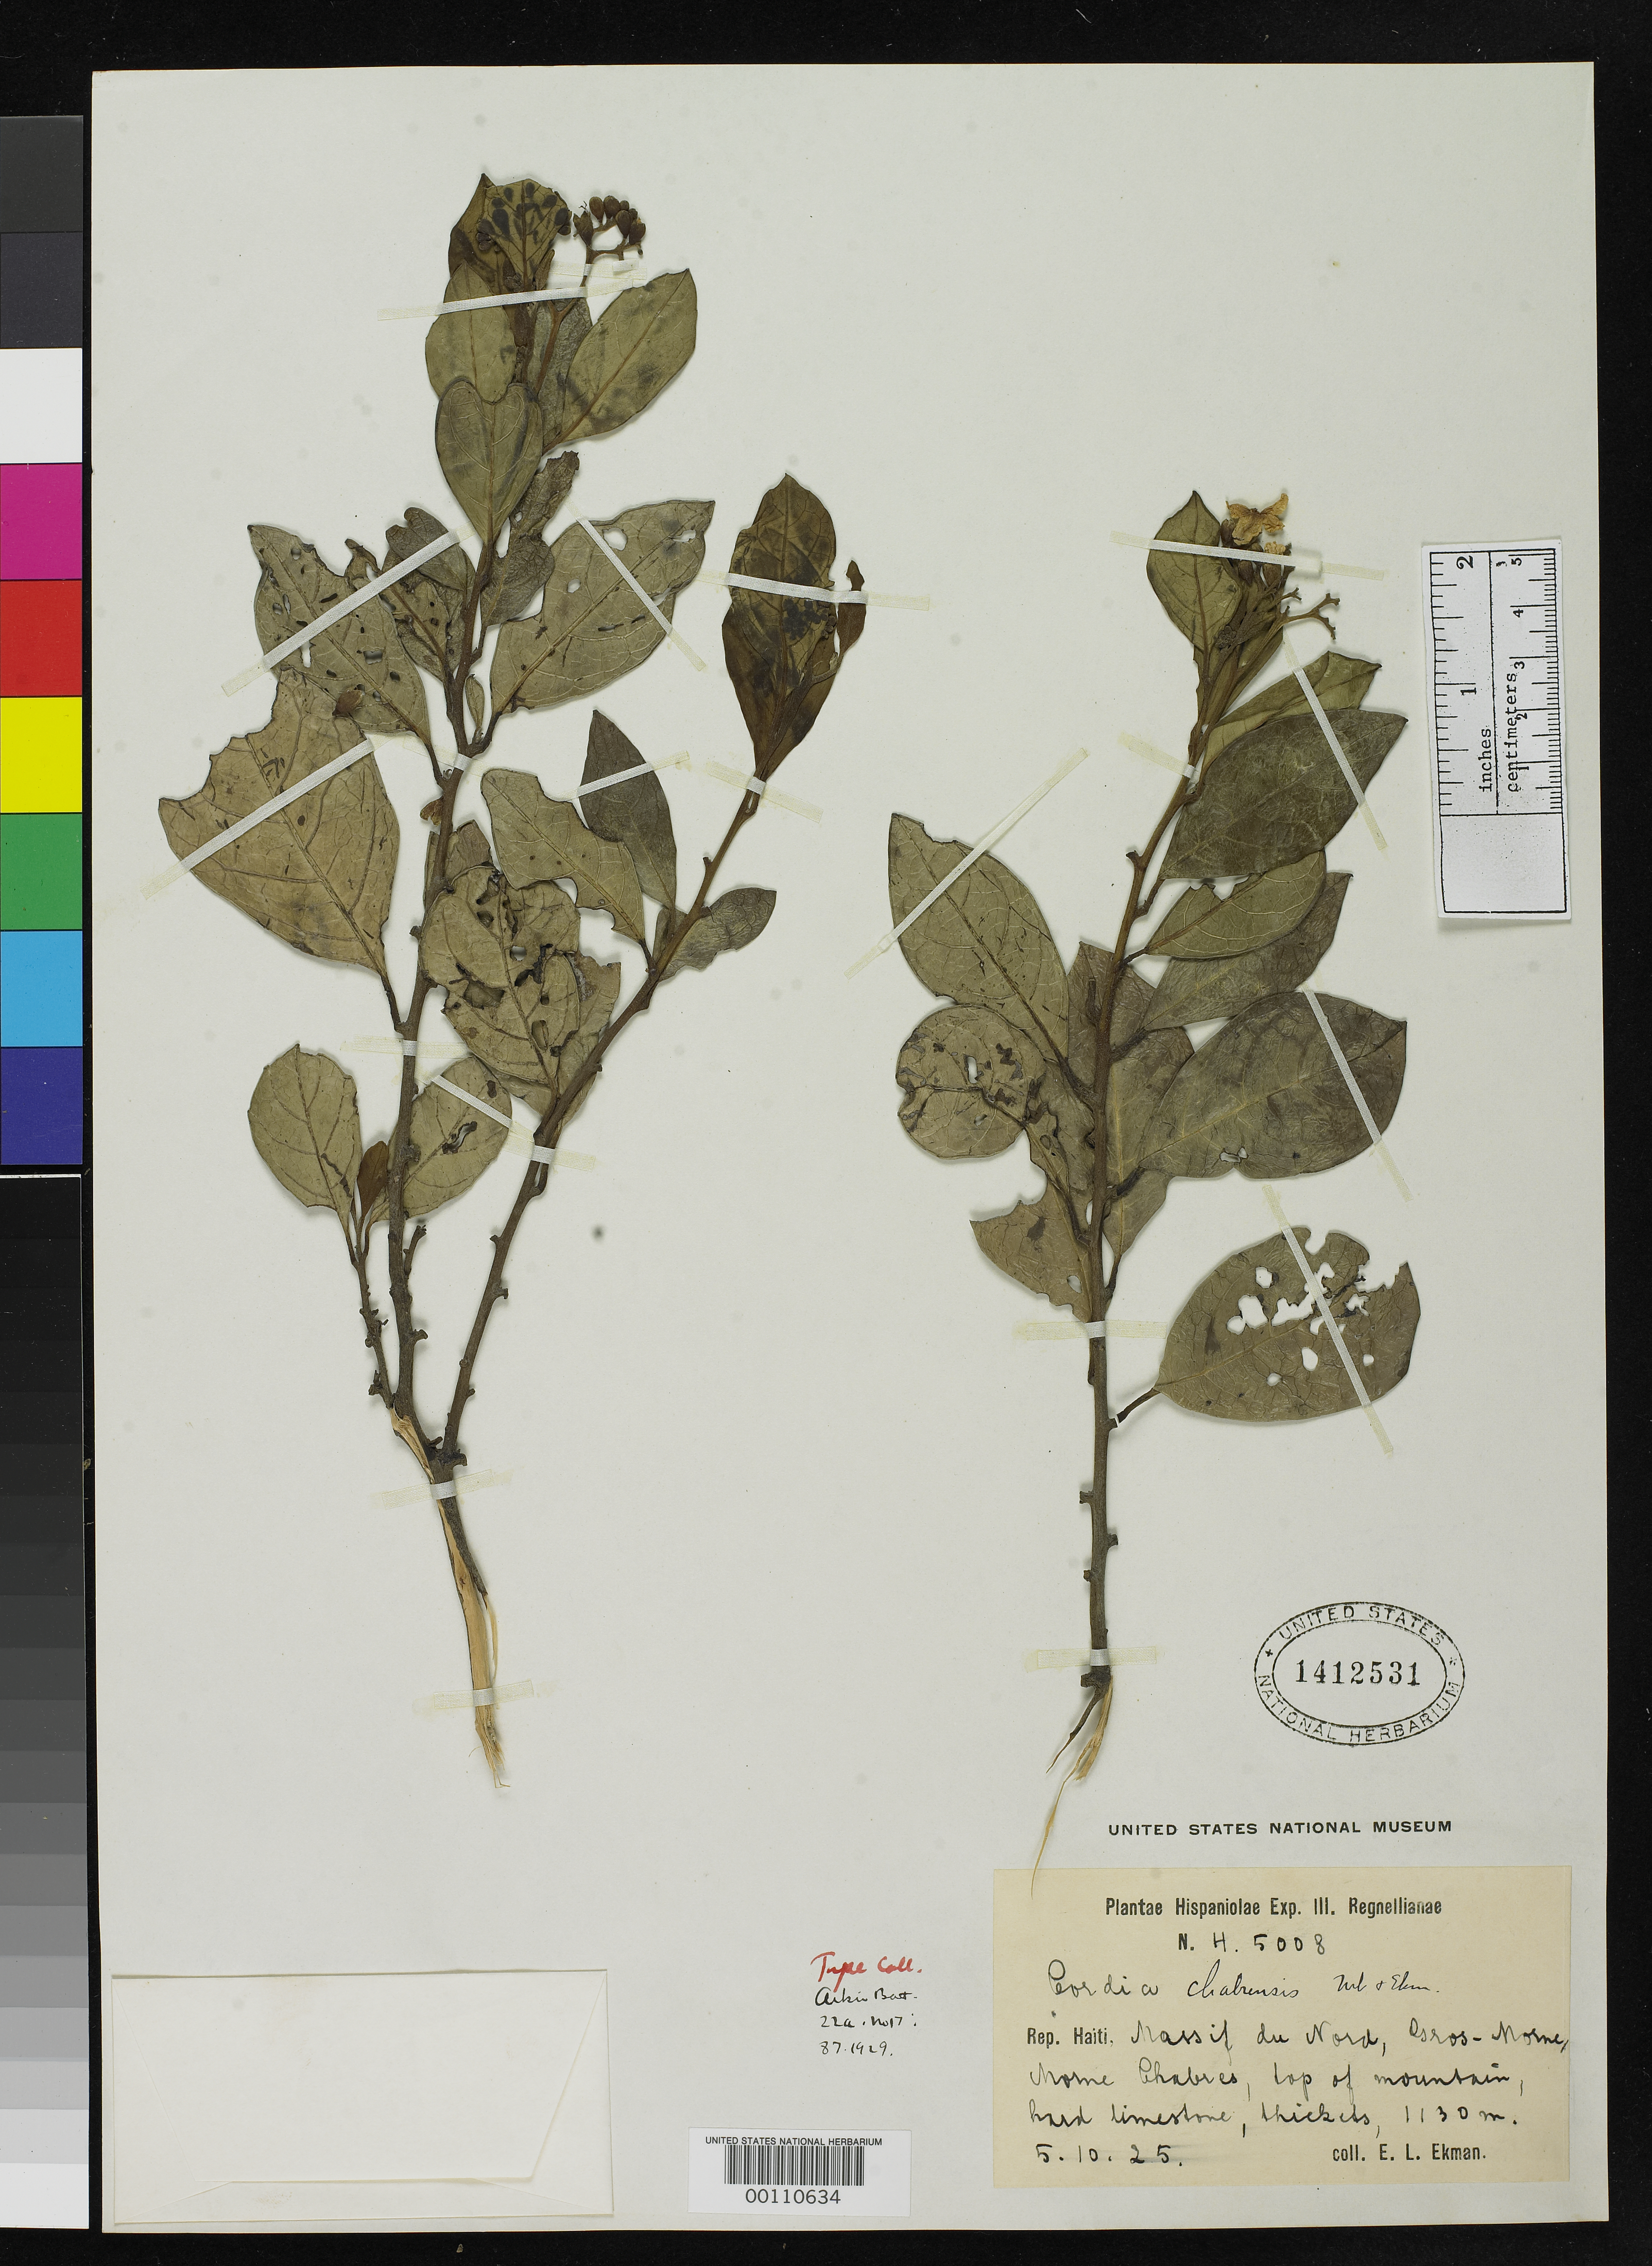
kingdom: Plantae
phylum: Tracheophyta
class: Magnoliopsida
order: Boraginales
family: Cordiaceae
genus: Cordia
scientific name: Cordia chabrensis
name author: Urb. & Ekman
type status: Isotype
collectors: E. L. Ekman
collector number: H 5008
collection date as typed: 05 Oct 1925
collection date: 1925-10-05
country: Haiti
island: Hispaniola I.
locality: Massif du Nord, Gros Morne, Morne Chabres.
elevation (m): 1130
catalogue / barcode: US 1412531